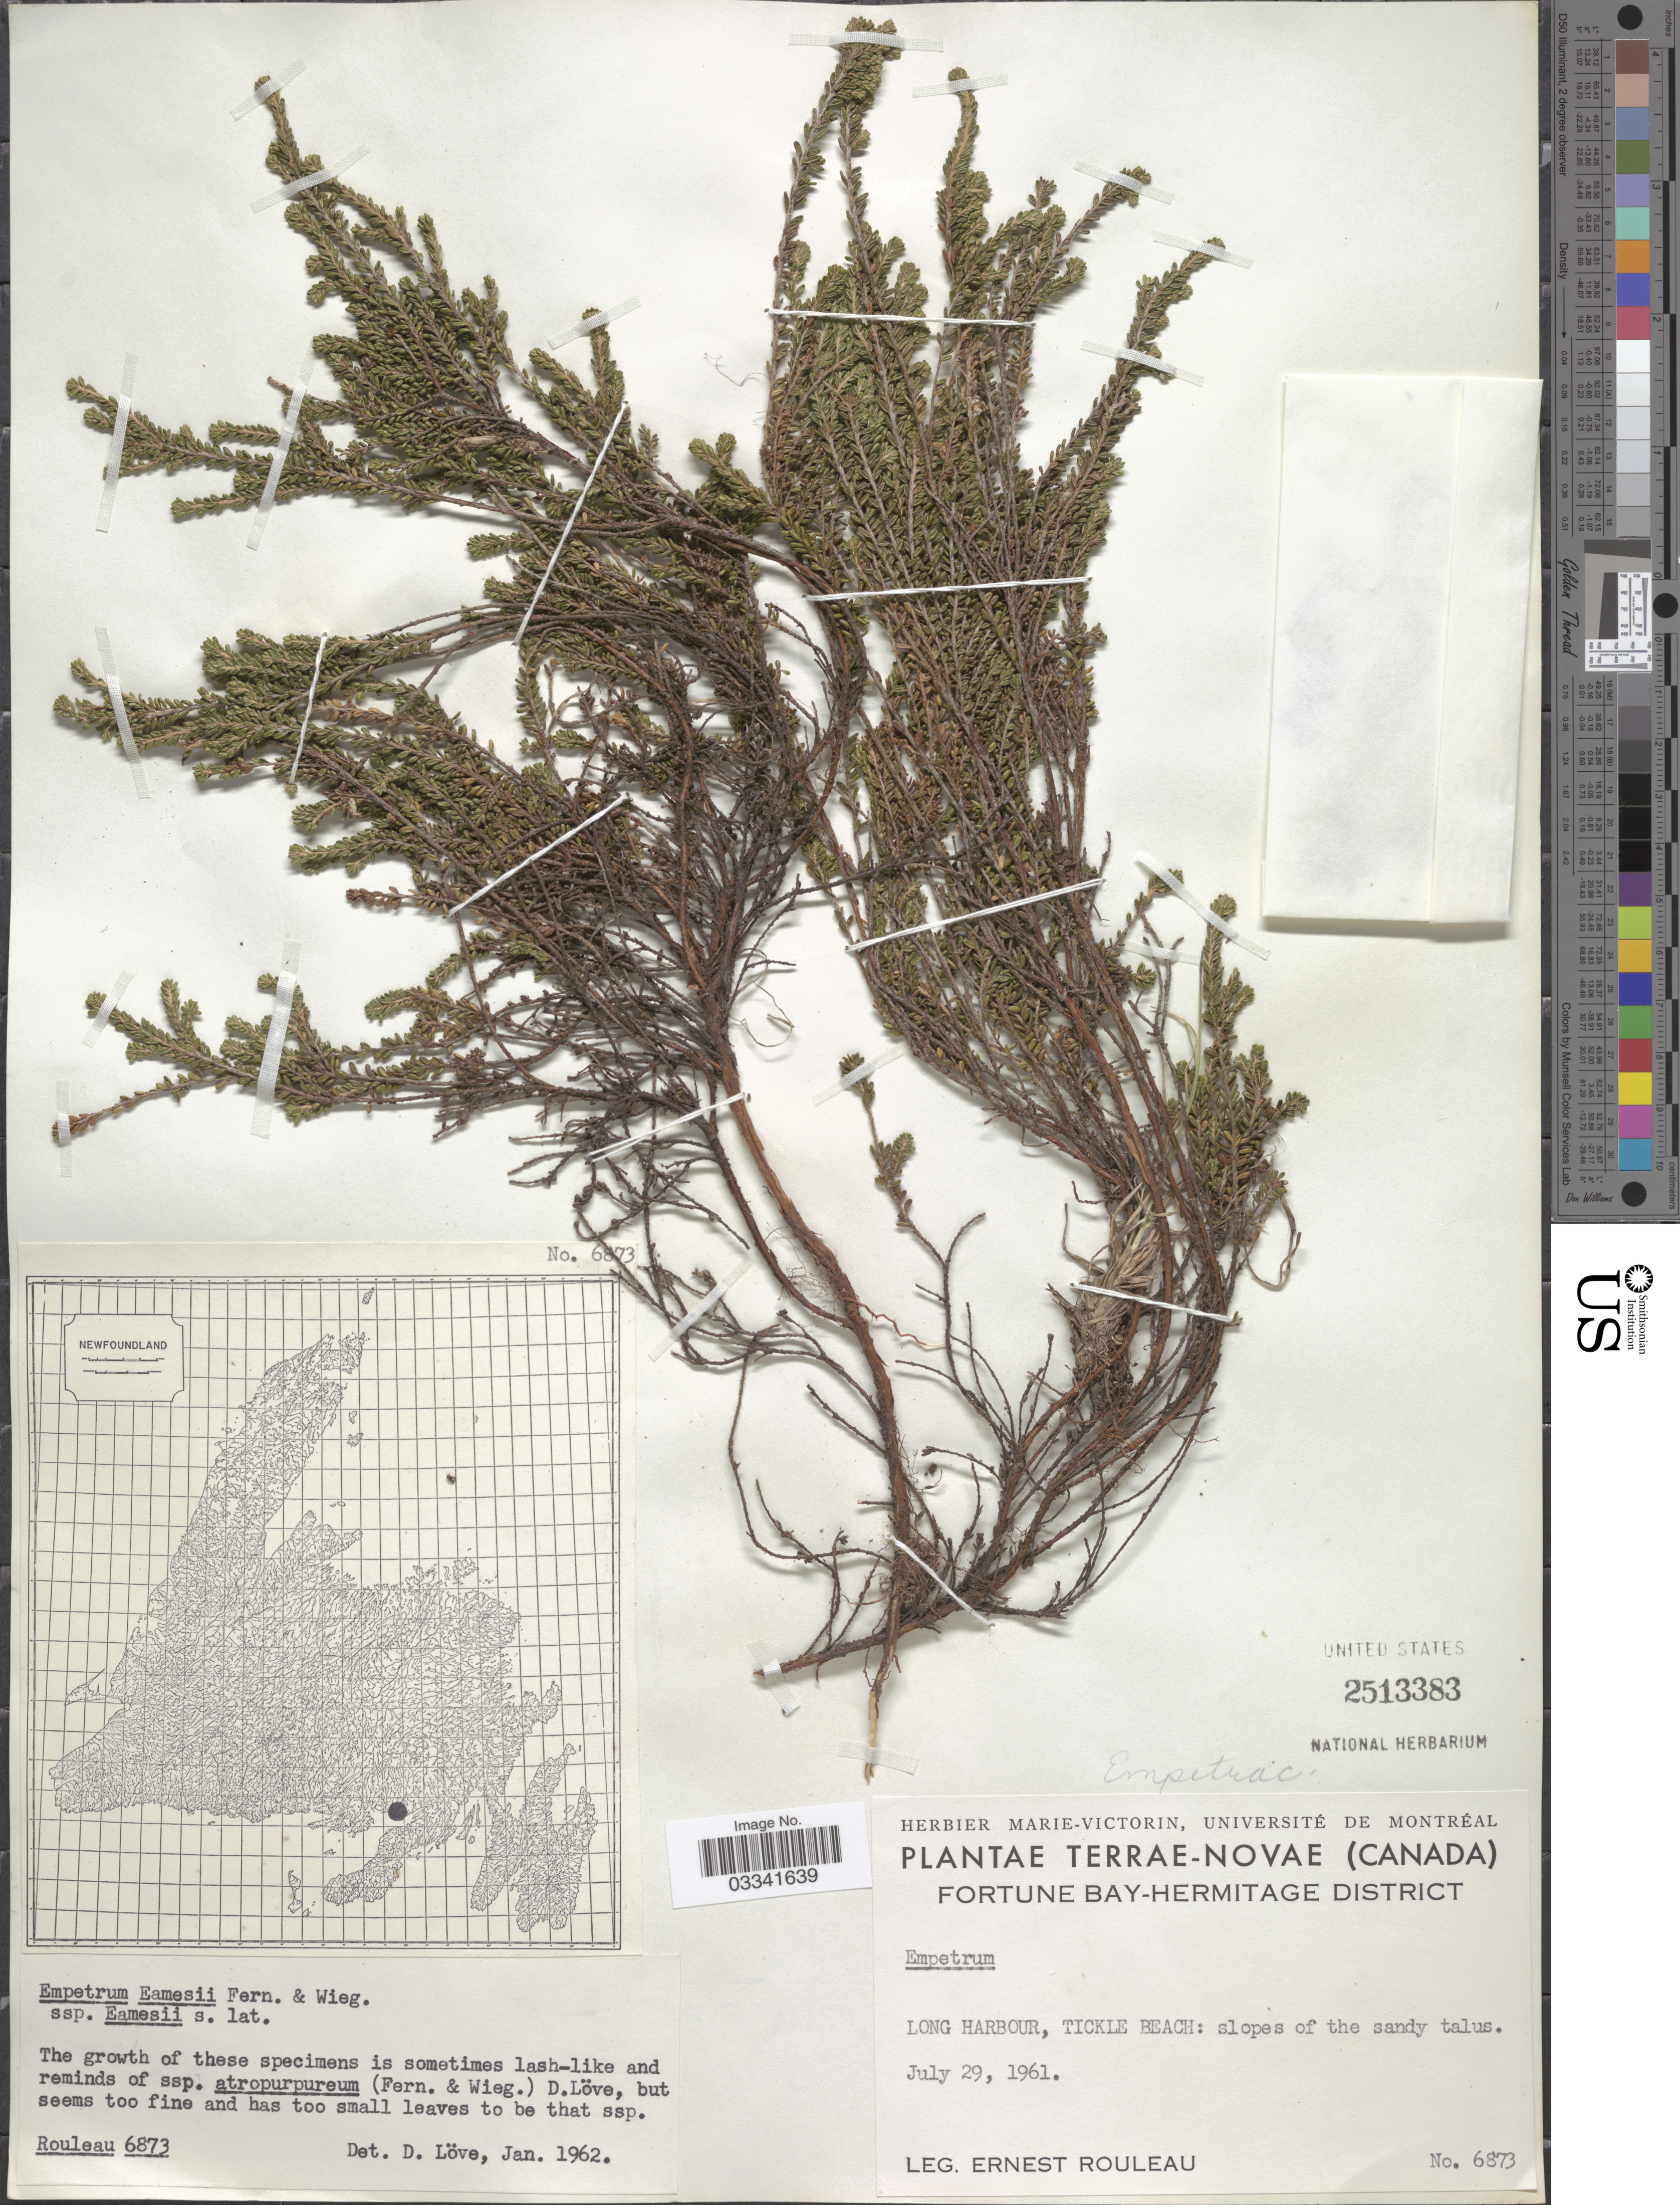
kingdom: Plantae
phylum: Tracheophyta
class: Magnoliopsida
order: Ericales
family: Ericaceae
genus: Empetrum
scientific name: Empetrum eamesii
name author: Fernald & Wiegand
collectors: J. Rouleau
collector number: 6873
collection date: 1961-07-29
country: Canada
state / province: Newfoundland and Labrador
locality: Terrae - Novae. Fortune Bay-Hermitage District. Long Harbour, Tickle Beach.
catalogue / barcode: US 2513383